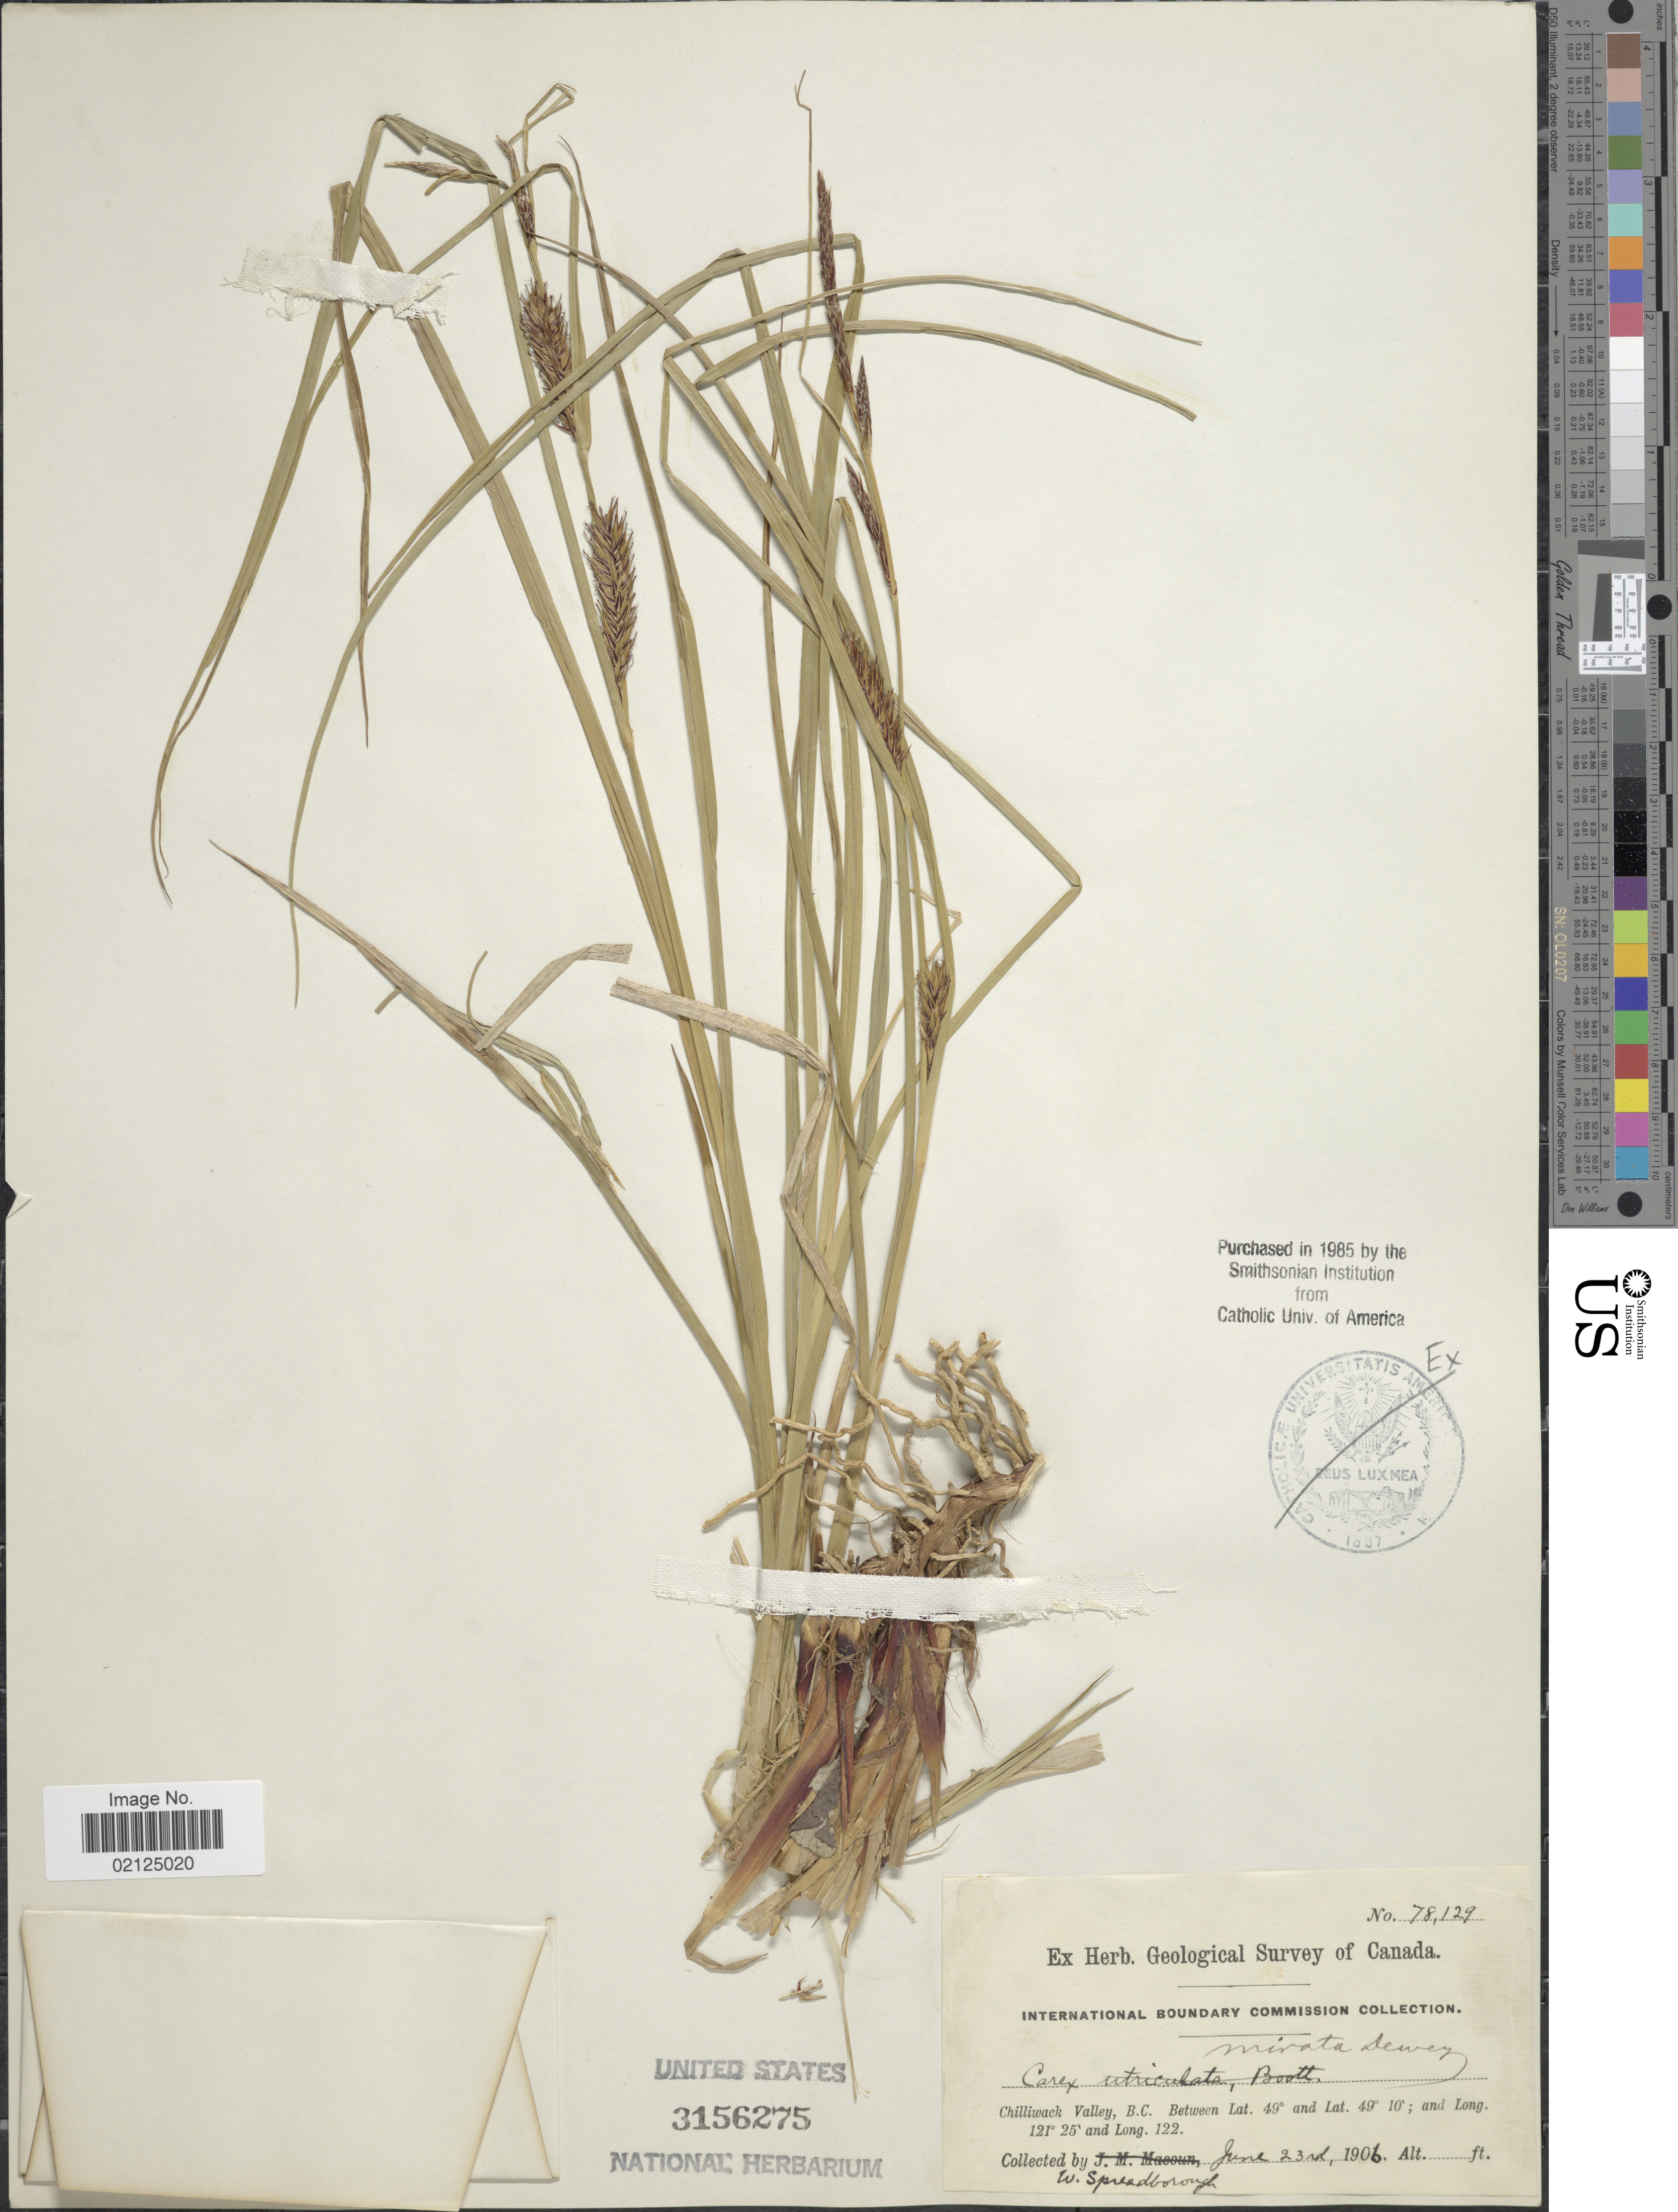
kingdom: Plantae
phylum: Tracheophyta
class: Liliopsida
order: Poales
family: Cyperaceae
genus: Carex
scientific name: Carex exsiccata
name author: L.H. Bailey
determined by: Strong, Mark T., (BOT), Smithsonian Institution - National Museum of Natural History (UNITED STATES)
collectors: W. Spreadborough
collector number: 78129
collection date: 1906-06-23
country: Canada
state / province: British Columbia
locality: Chilliwack Valley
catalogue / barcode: US 3156275